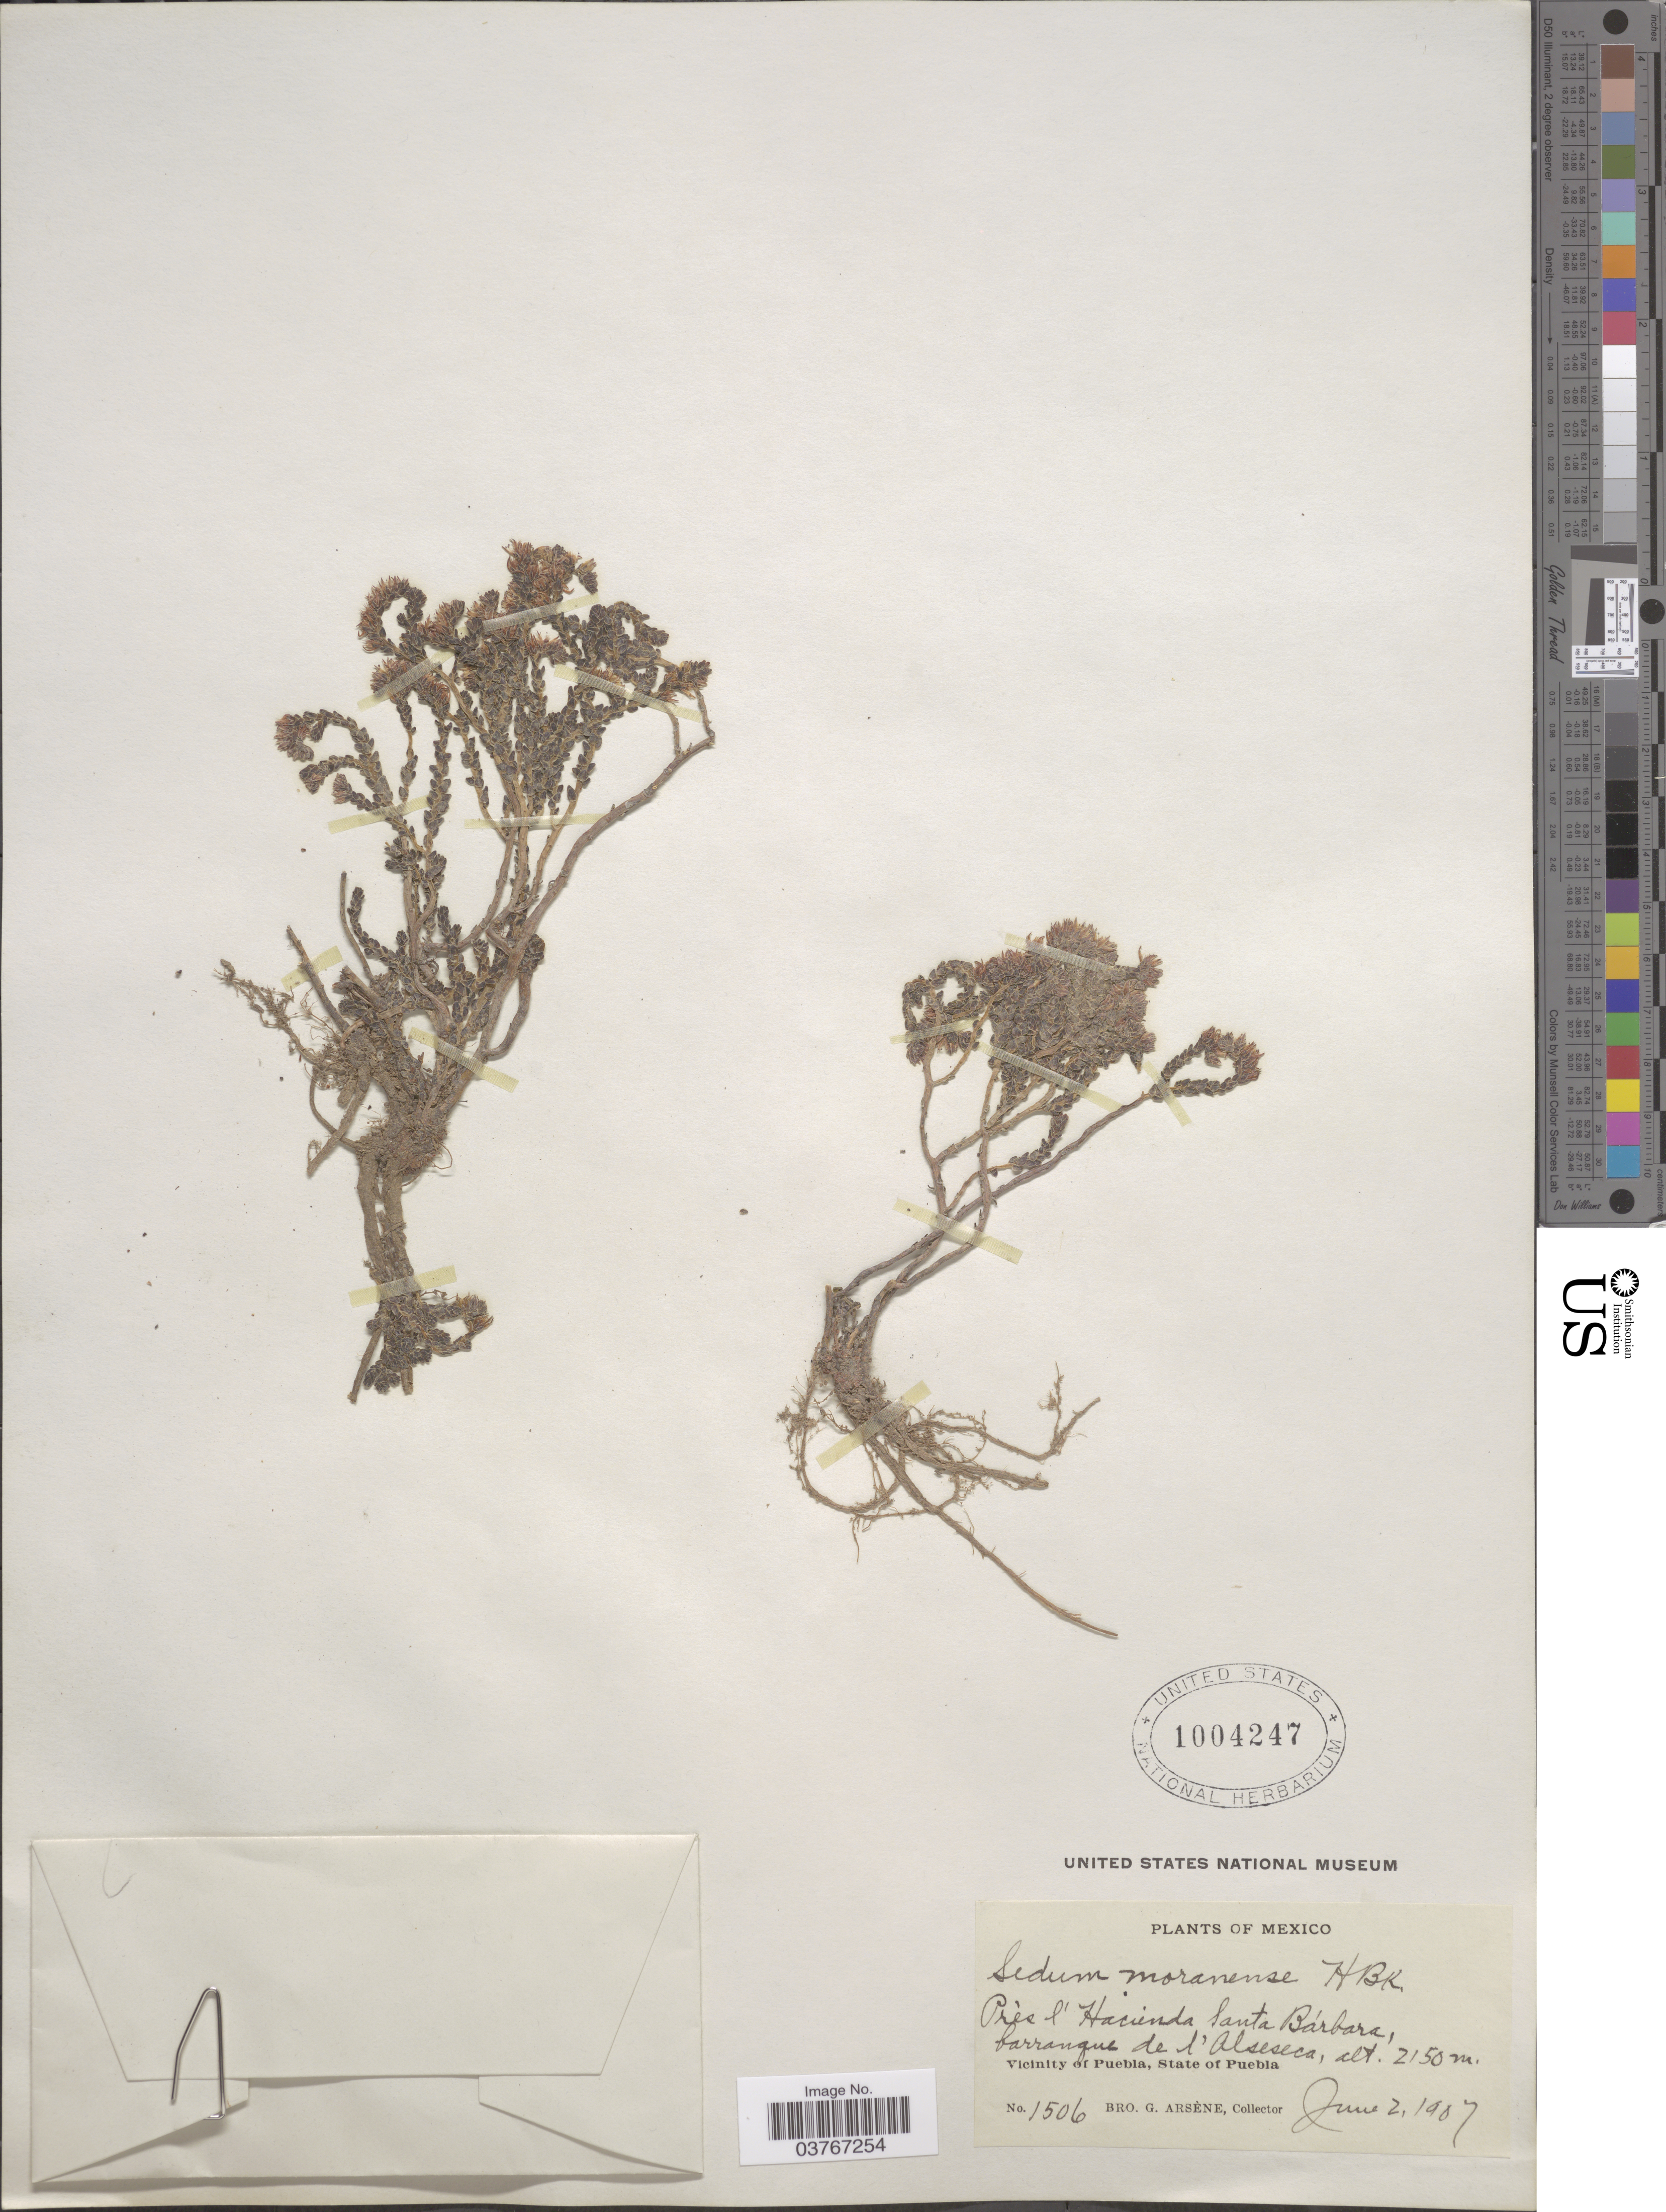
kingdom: Plantae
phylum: Tracheophyta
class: Magnoliopsida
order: Saxifragales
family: Crassulaceae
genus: Sedum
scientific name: Sedum moranense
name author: Kunth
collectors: Bro. G. Arsène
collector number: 1506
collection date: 1907-06-02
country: Mexico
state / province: Puebla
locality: Près l' Hacienda Santa Bárbara, barranque de l' Alseseca. Vicinity of Puebla, State of Puebla.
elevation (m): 2150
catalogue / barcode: US 1004247